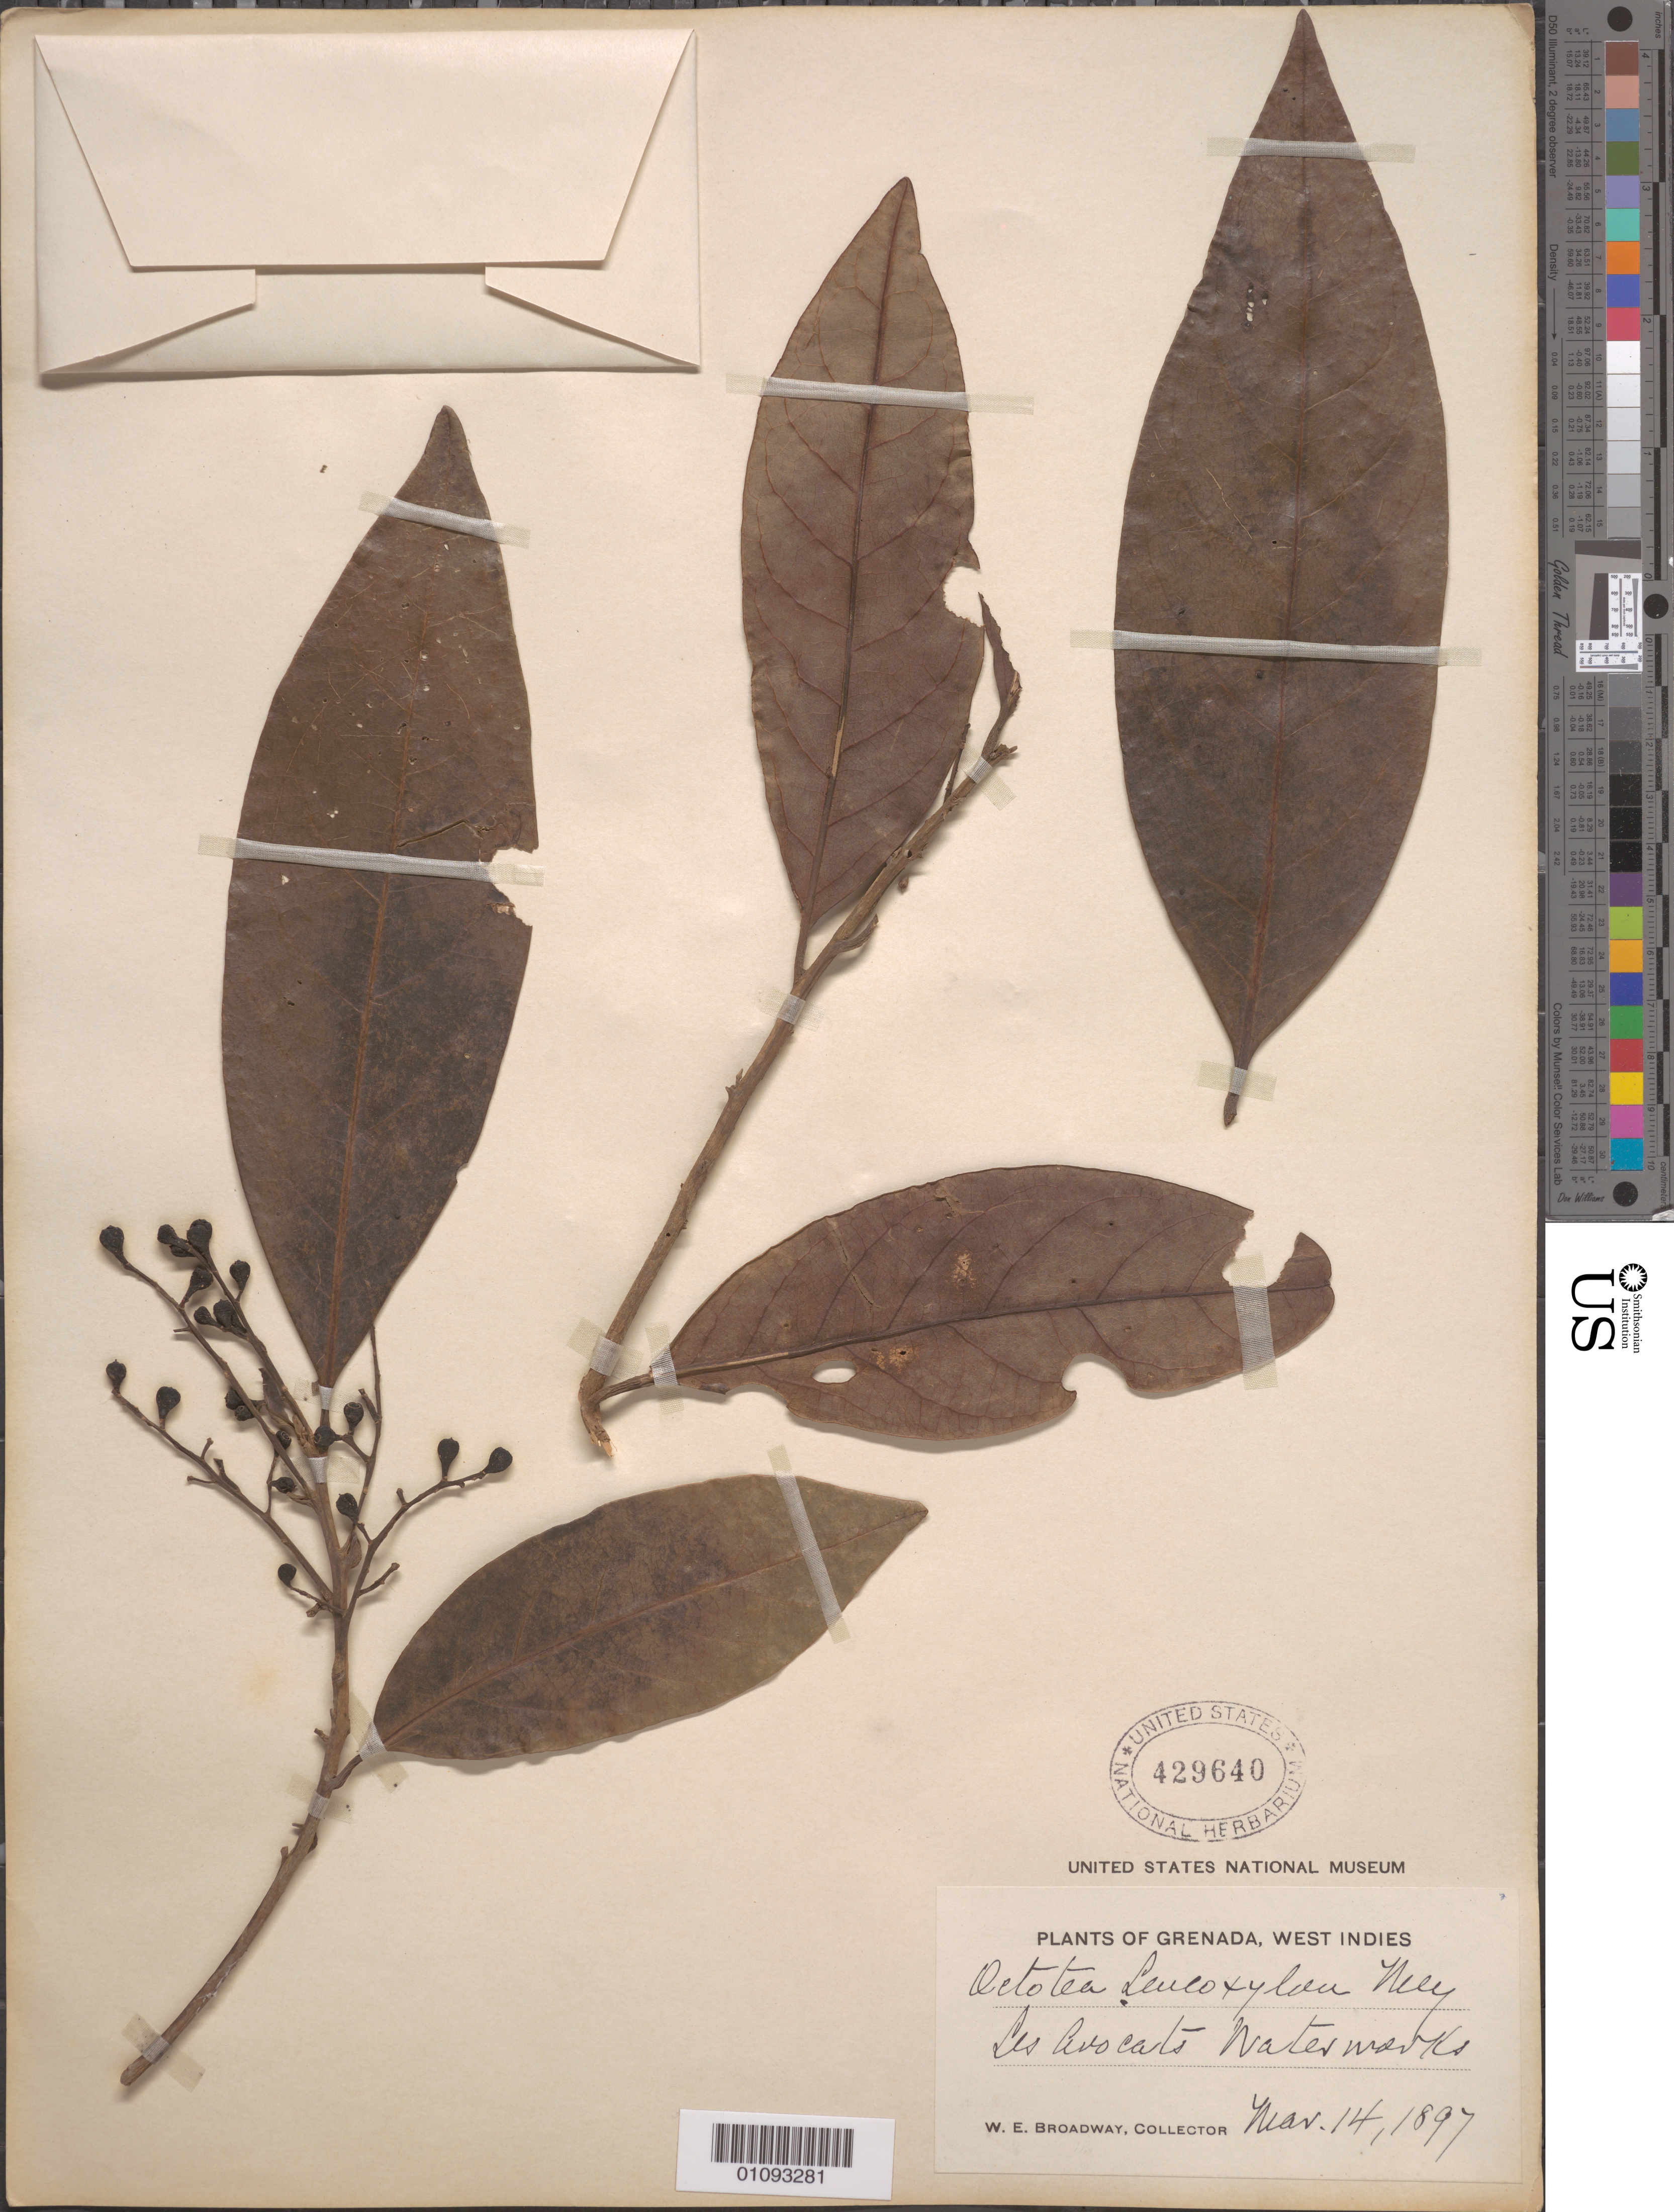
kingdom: Plantae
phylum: Tracheophyta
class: Magnoliopsida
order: Laurales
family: Lauraceae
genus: Ocotea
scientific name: Ocotea leucoxylon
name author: (Sw.) Laness.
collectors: W. E. Broadway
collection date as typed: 14 Mar 1897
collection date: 1897-03-14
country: Grenada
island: Grenada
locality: Les Avocats Waterworks.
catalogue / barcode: US 429640